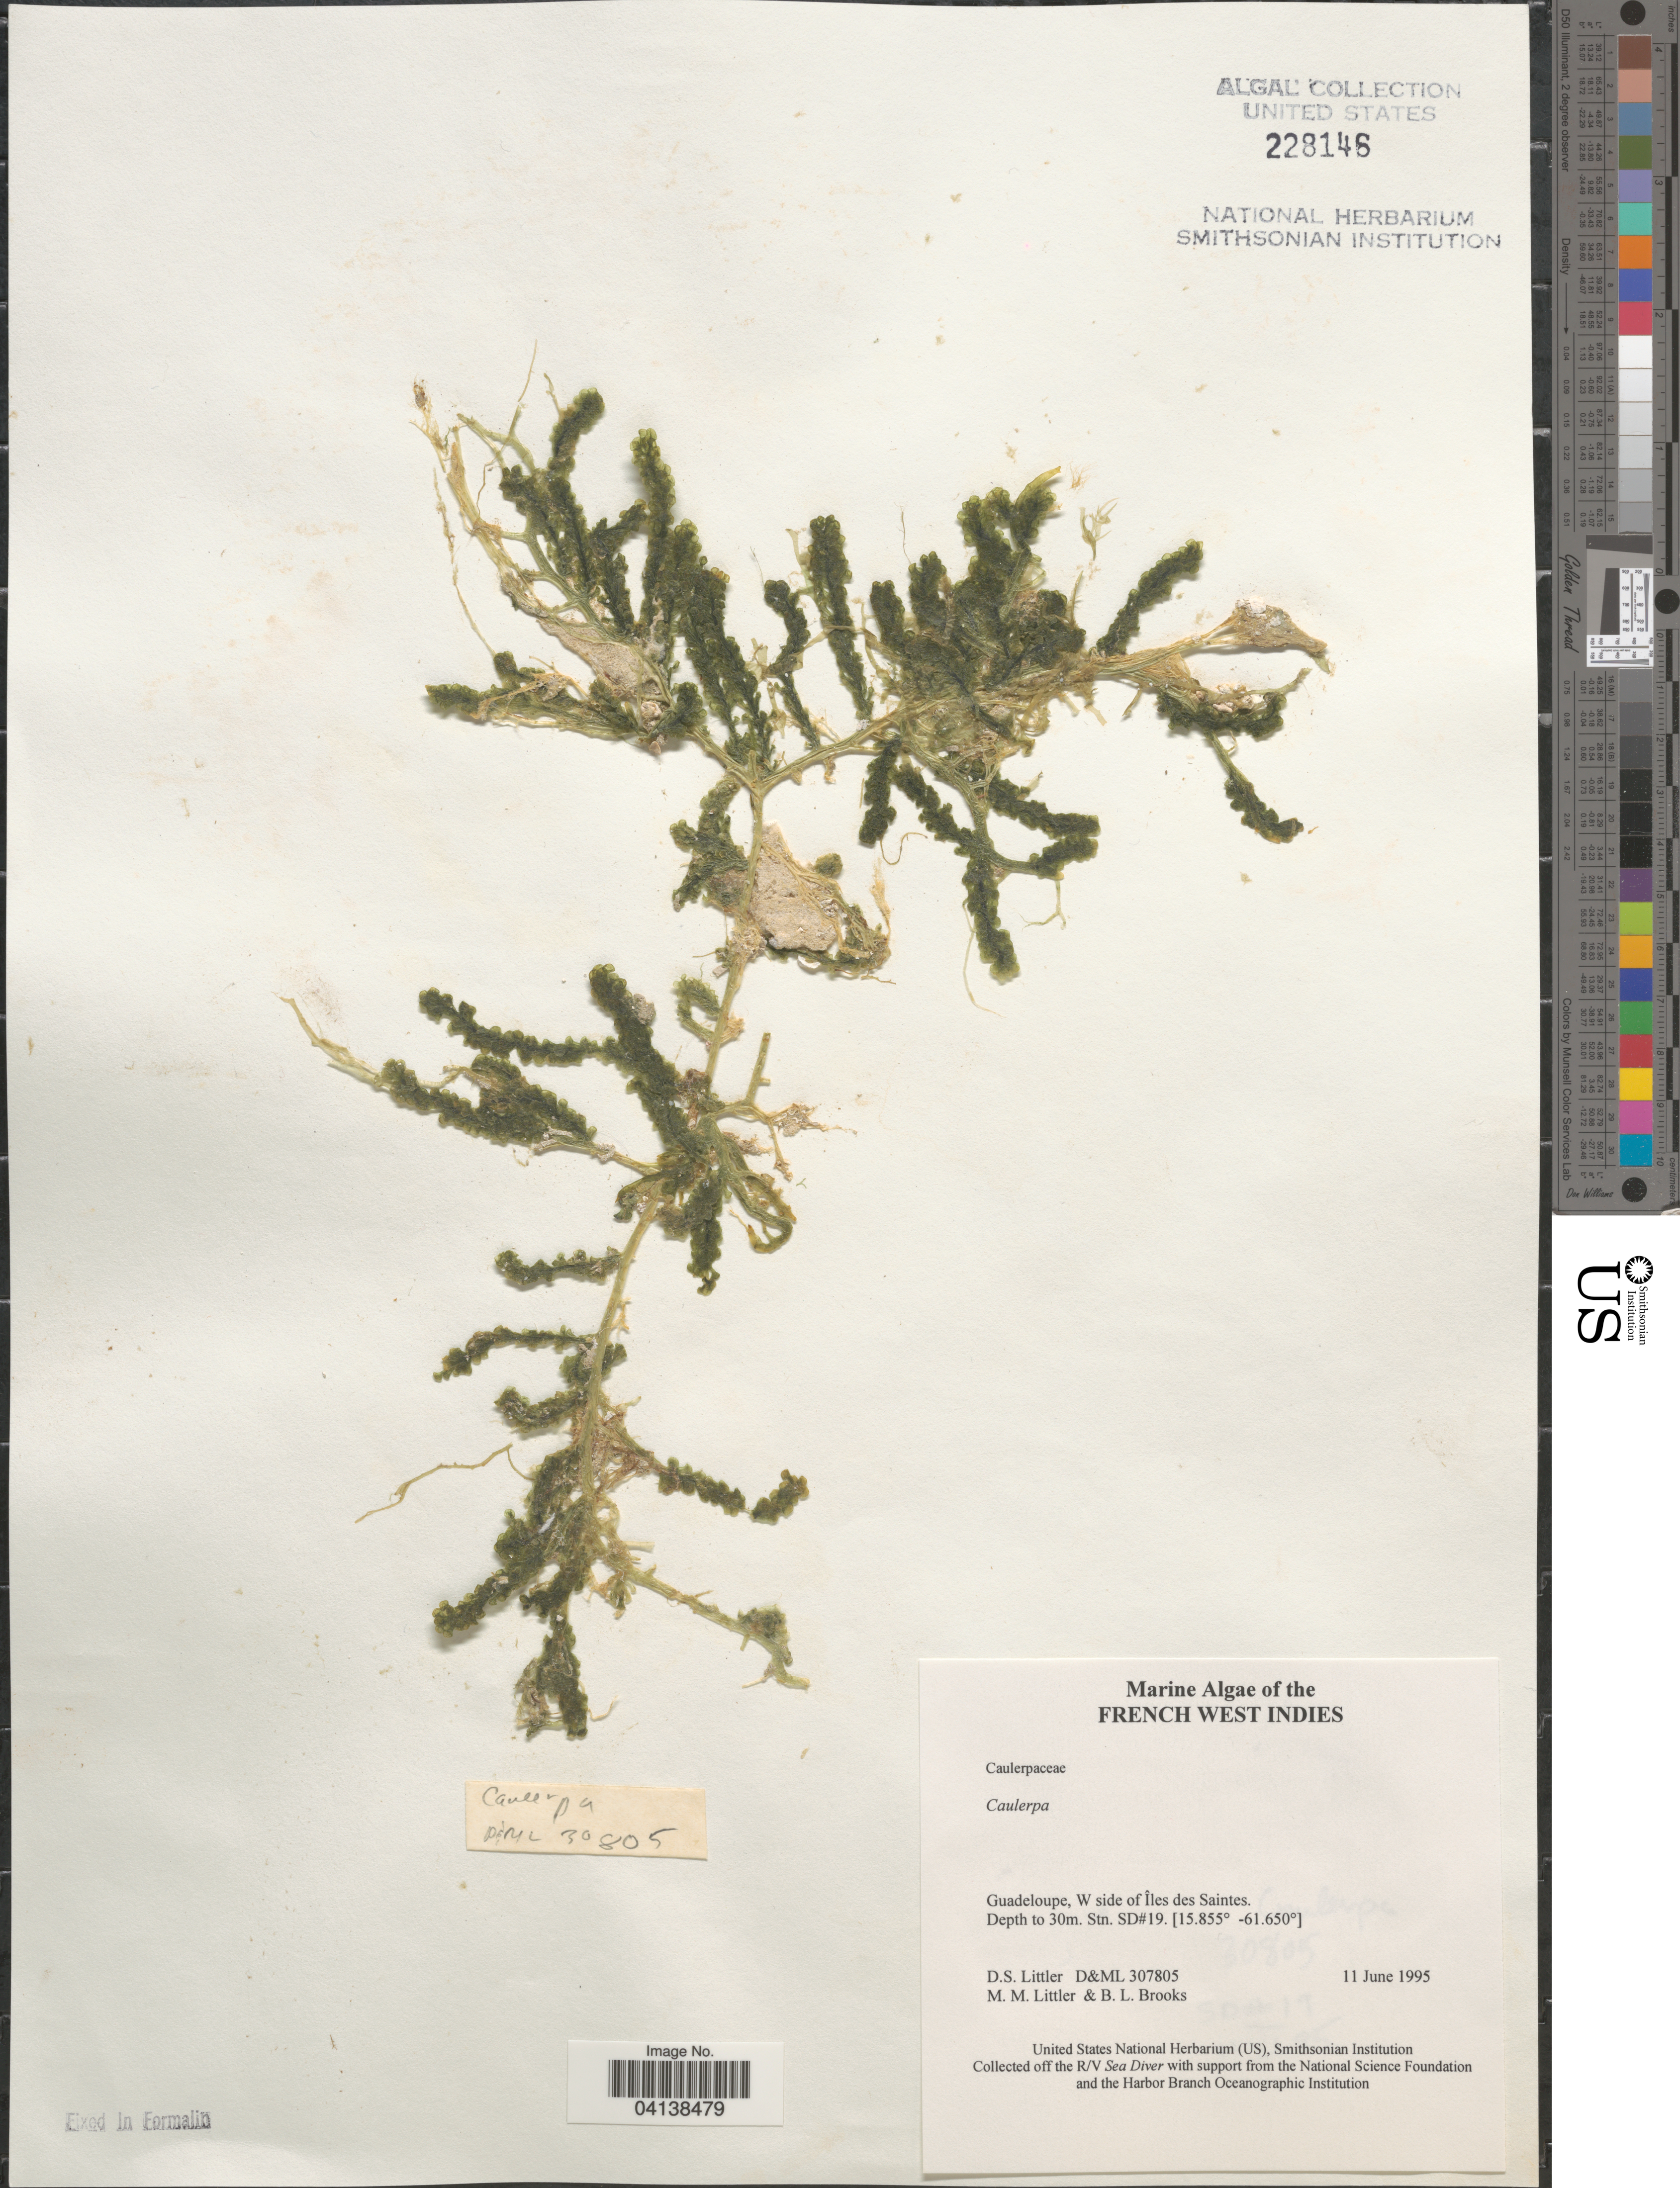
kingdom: Plantae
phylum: Chlorophyta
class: Ulvophyceae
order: Bryopsidales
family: Caulerpaceae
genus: Caulerpa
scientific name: Caulerpa sp.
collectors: D. S. Littler & B. Brooks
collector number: D&ML 307805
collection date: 1995-06-11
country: Guadeloupe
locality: French West Indies. W side of Îles des Saintes. Stn. SD#19.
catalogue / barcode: US 228146